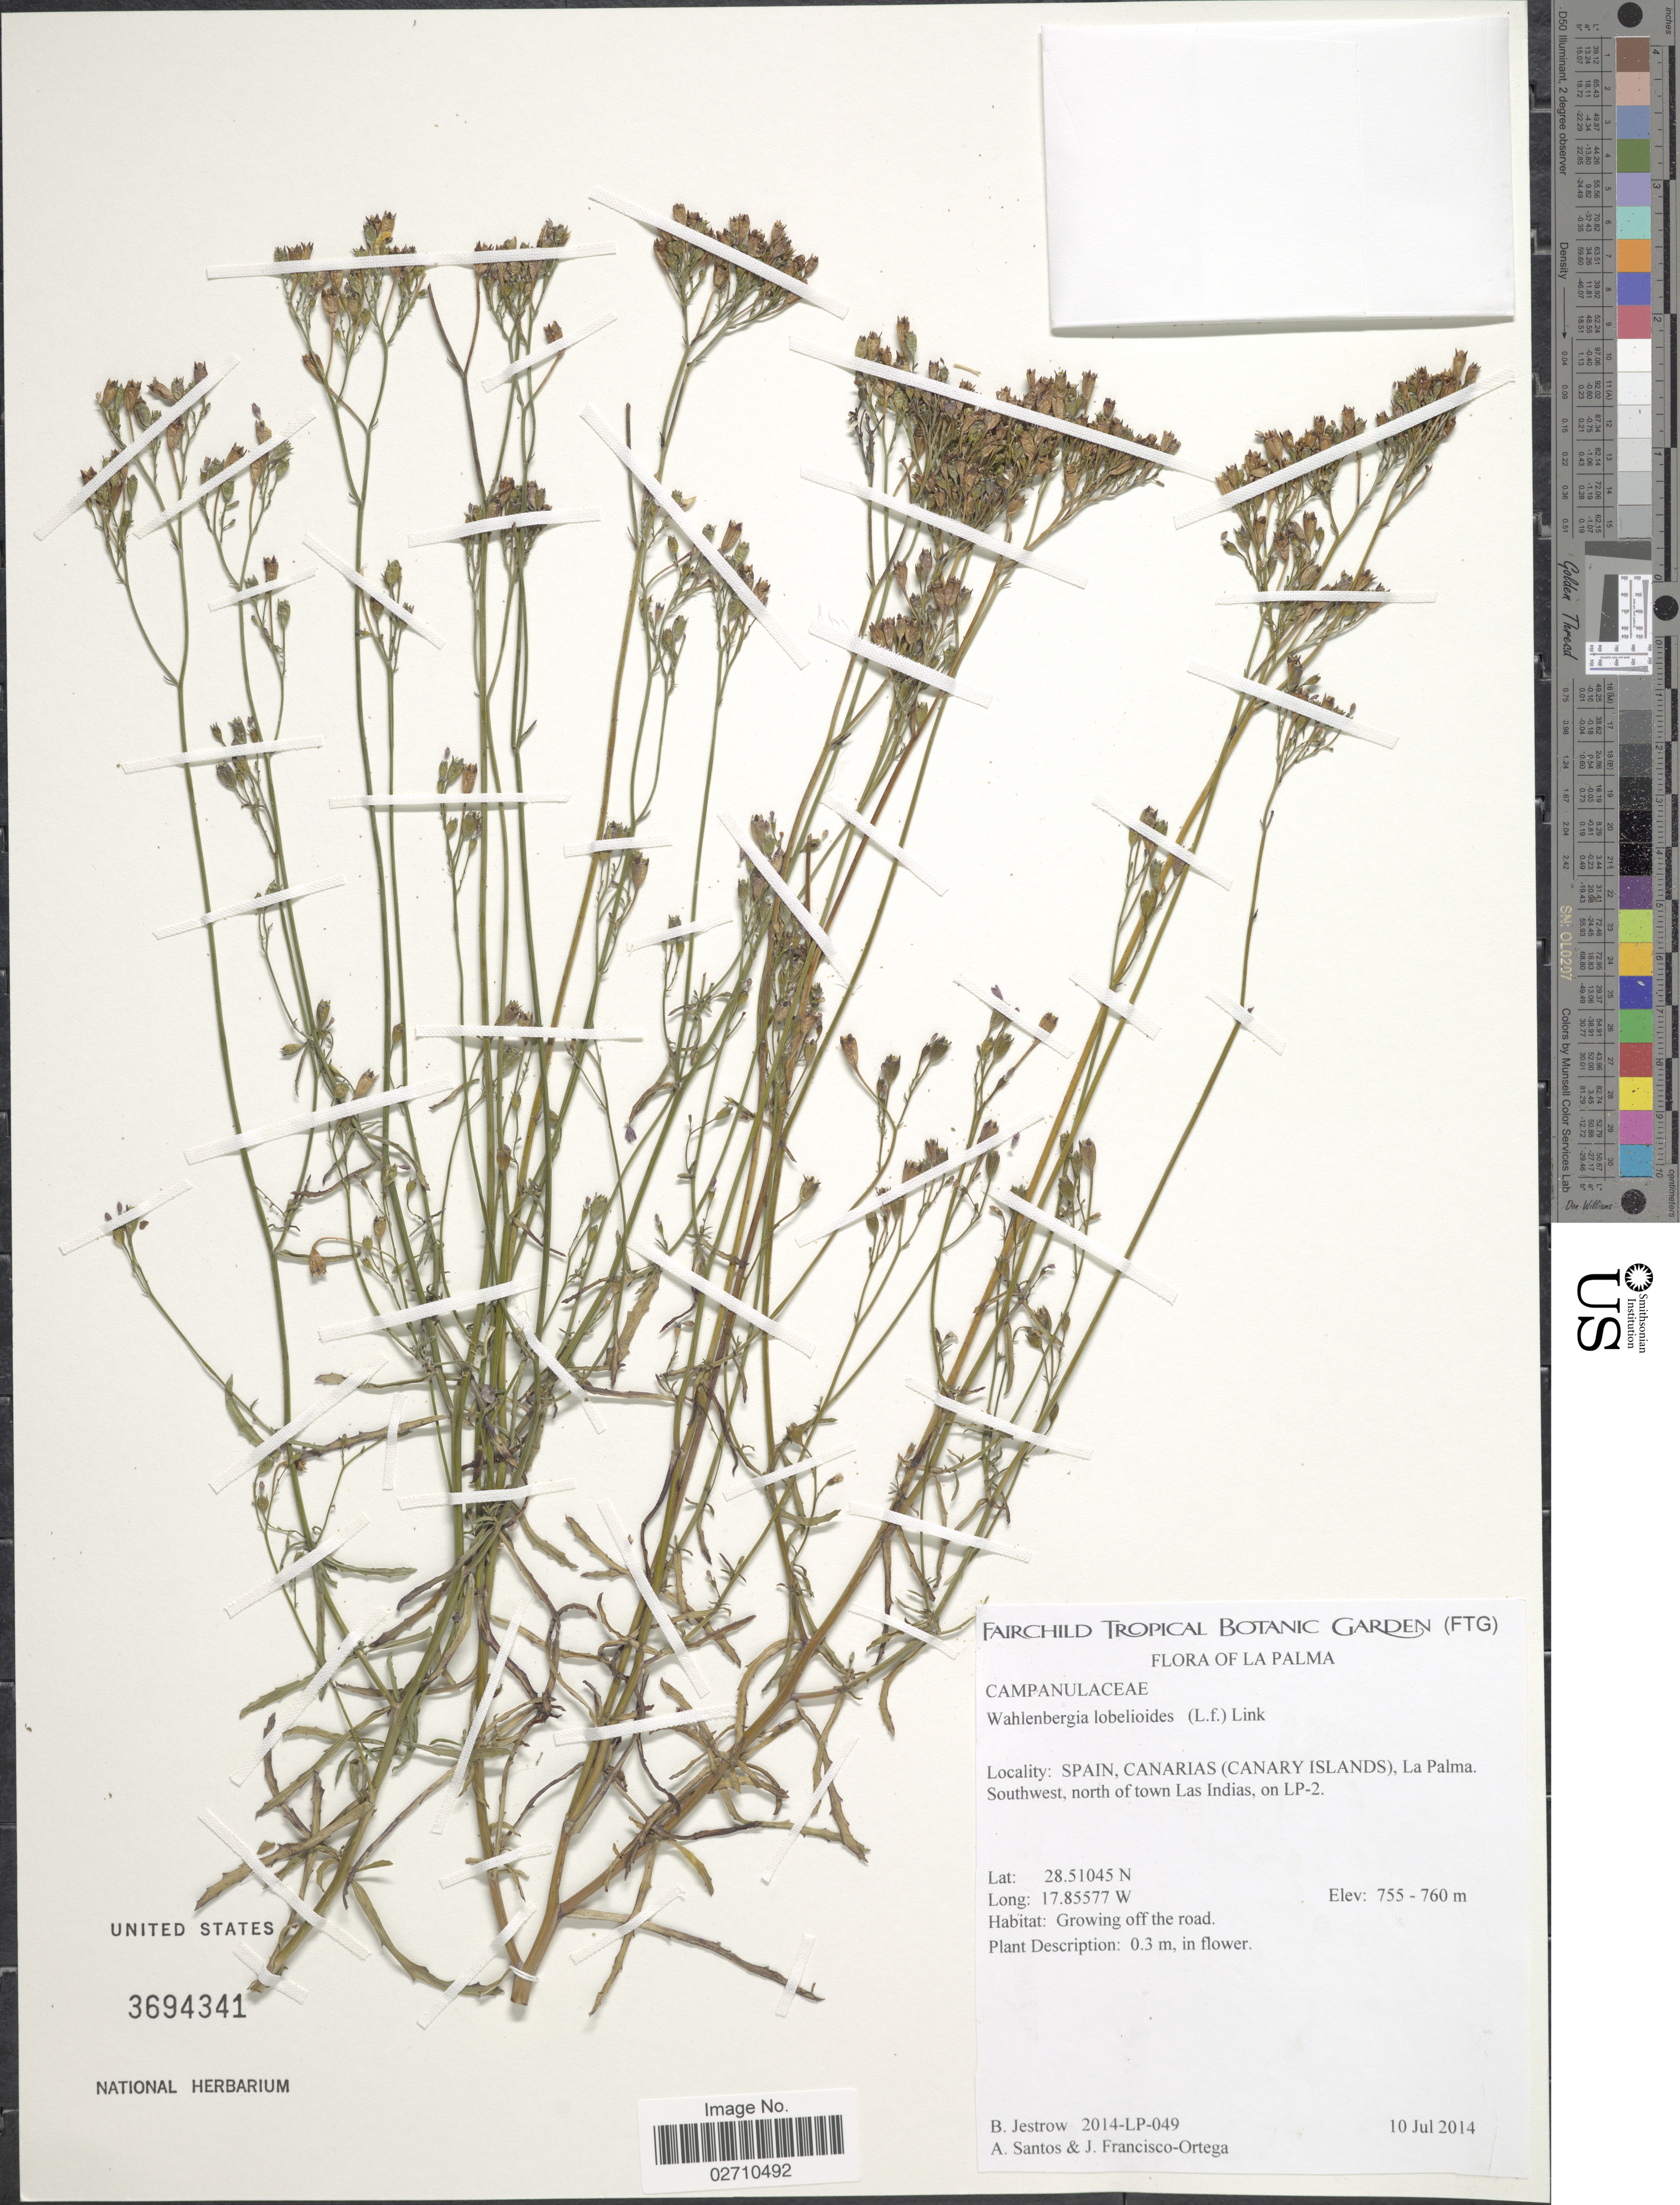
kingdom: Plantae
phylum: Tracheophyta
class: Magnoliopsida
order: Asterales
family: Campanulaceae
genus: Wahlenbergia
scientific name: Wahlenbergia lobelioides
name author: (L. f.) Link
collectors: B. Jestrow, A. Santos & J. Fransisco-Ortega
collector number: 2014-LP-049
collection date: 2014-07-10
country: Spain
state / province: Canarias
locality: La Palma. Canarias (Canary Island), La Palma, Southwest, north of town Las Indias, on LP-2.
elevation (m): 755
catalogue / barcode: US 3694341